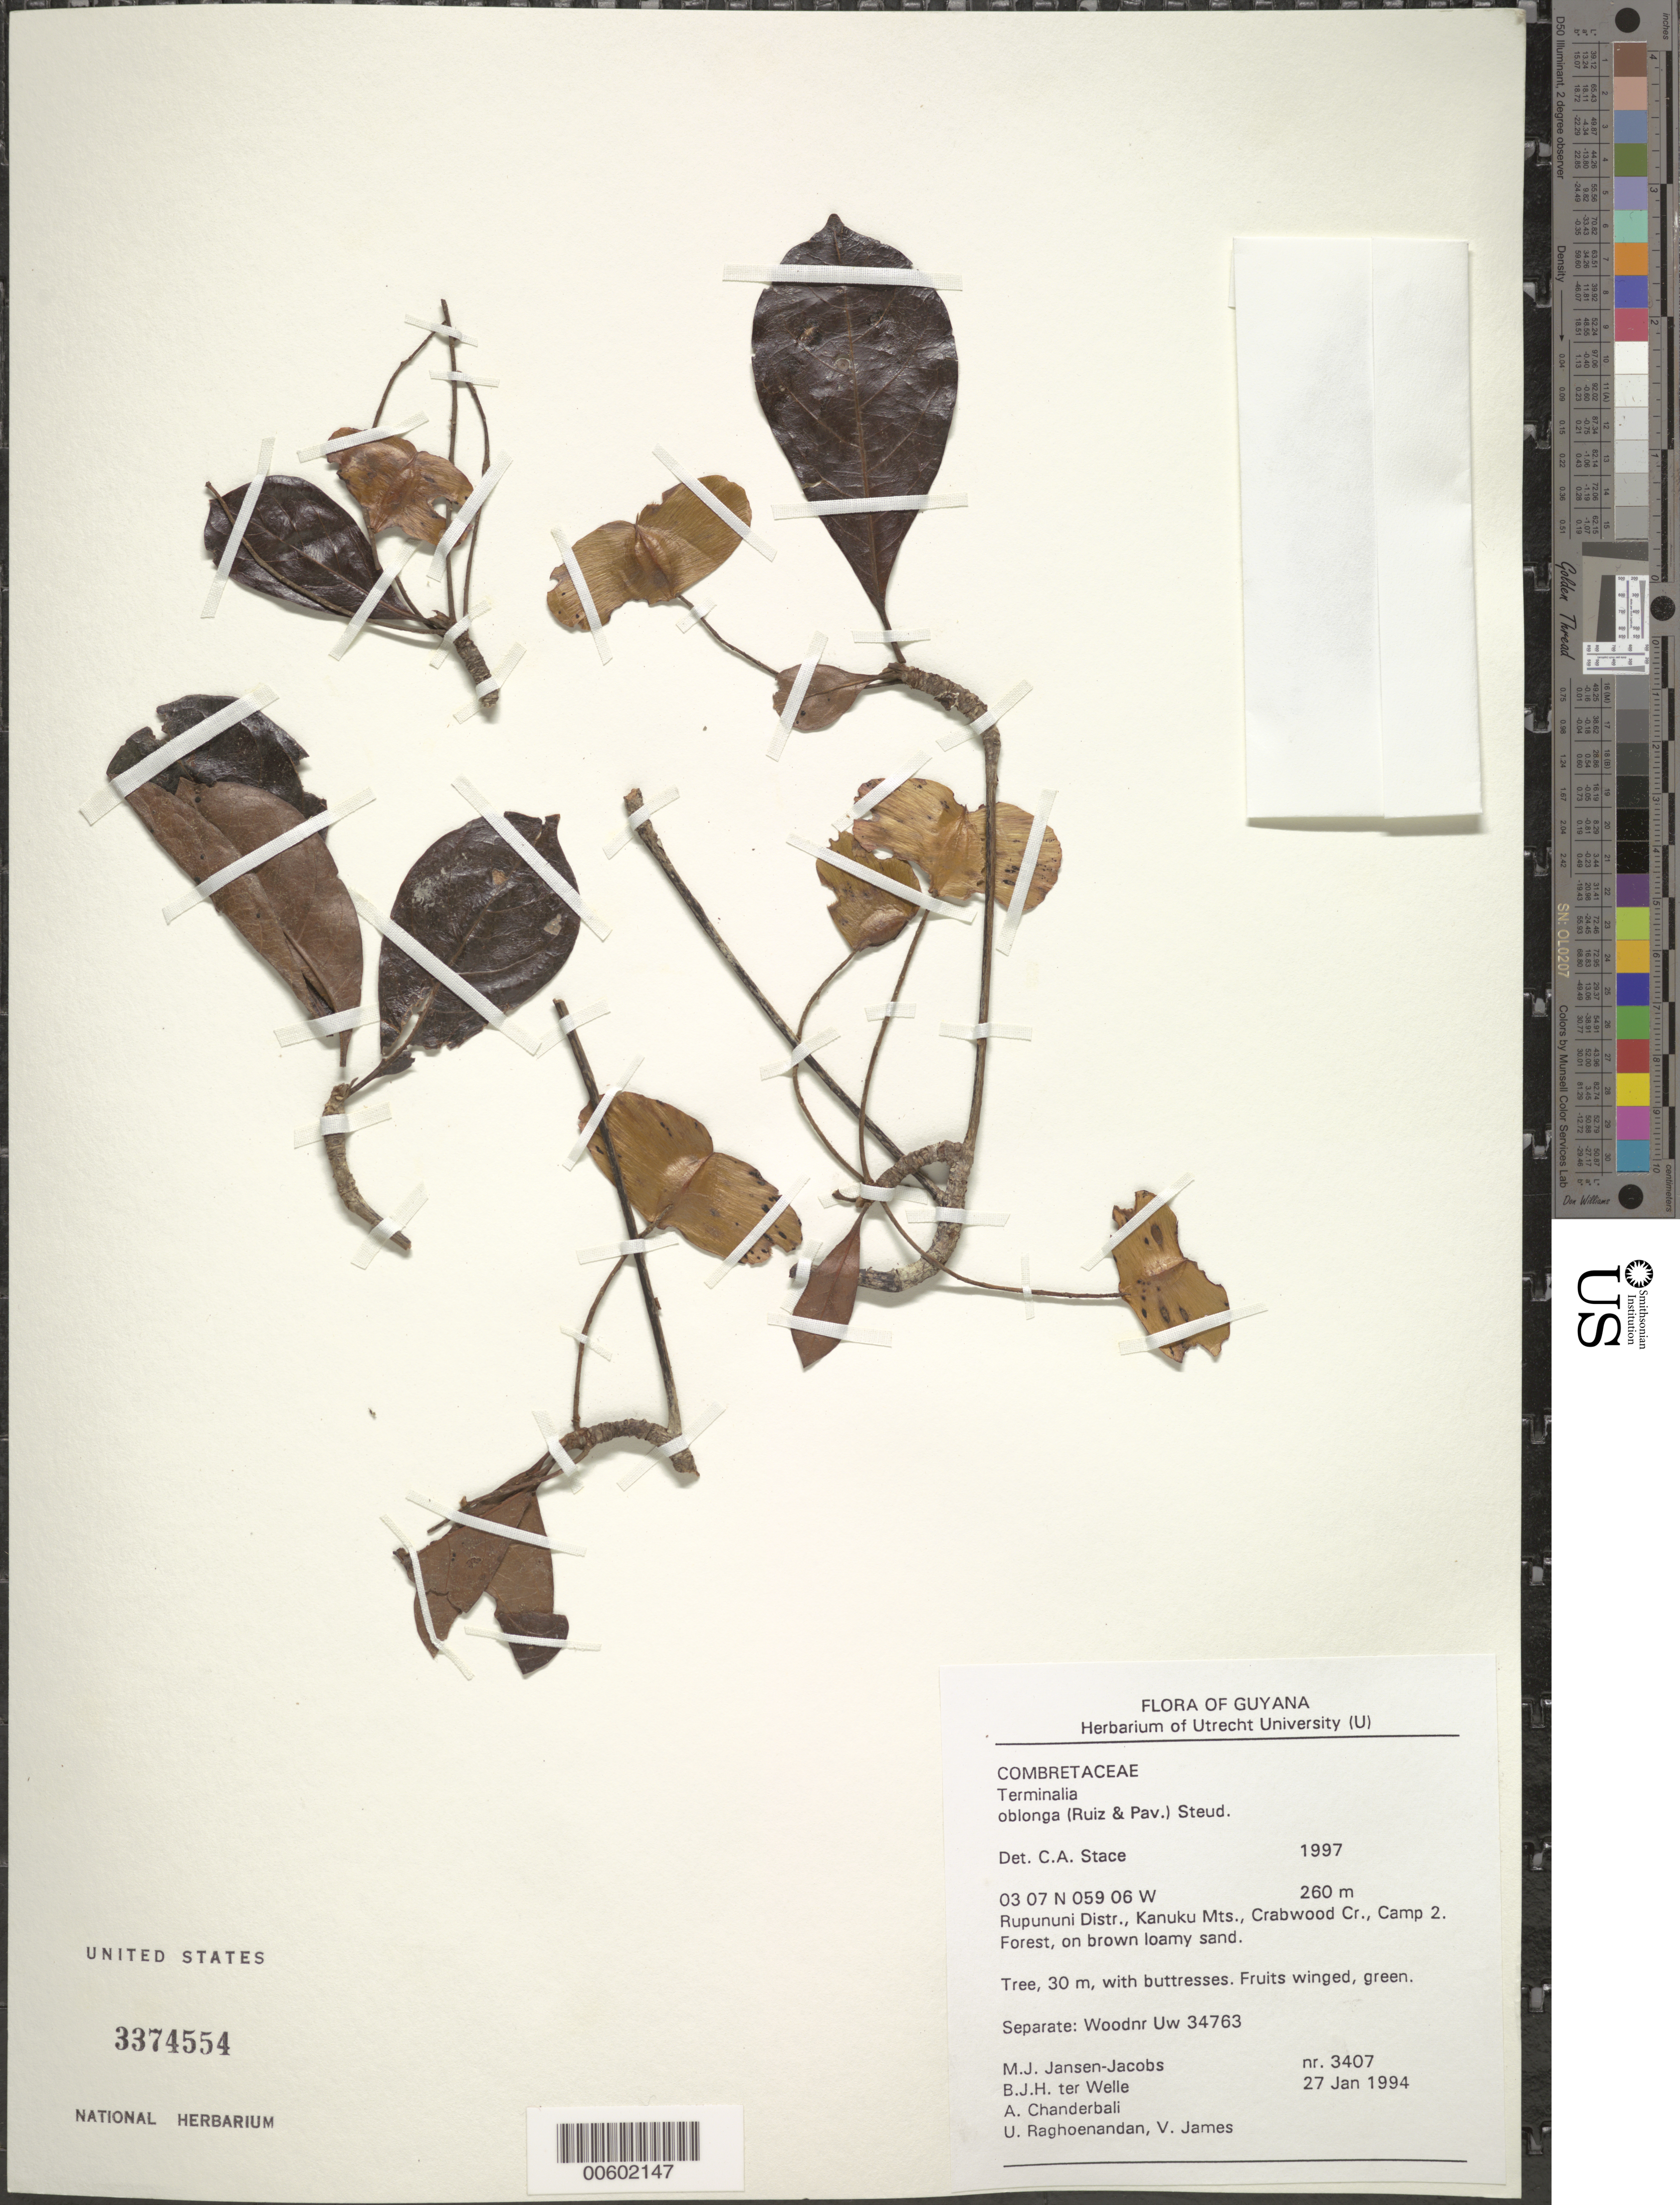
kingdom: Plantae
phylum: Tracheophyta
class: Magnoliopsida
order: Myrtales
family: Combretaceae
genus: Terminalia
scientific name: Terminalia oblonga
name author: (Ruiz & Pav.) Steud.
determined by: Stace, C. A.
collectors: M. J. Jansen-Jacobs, B. Welle, A. S. Chanderbali, U. Raghoenandan & V. James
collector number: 3407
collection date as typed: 27-Jan-94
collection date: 1994-01-27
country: Guyana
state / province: U. Takutu-U. Essequibo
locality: Crabwood Cr., Camp 2, Kanuku Mts., Rupununi District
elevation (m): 260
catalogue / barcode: US 3374554